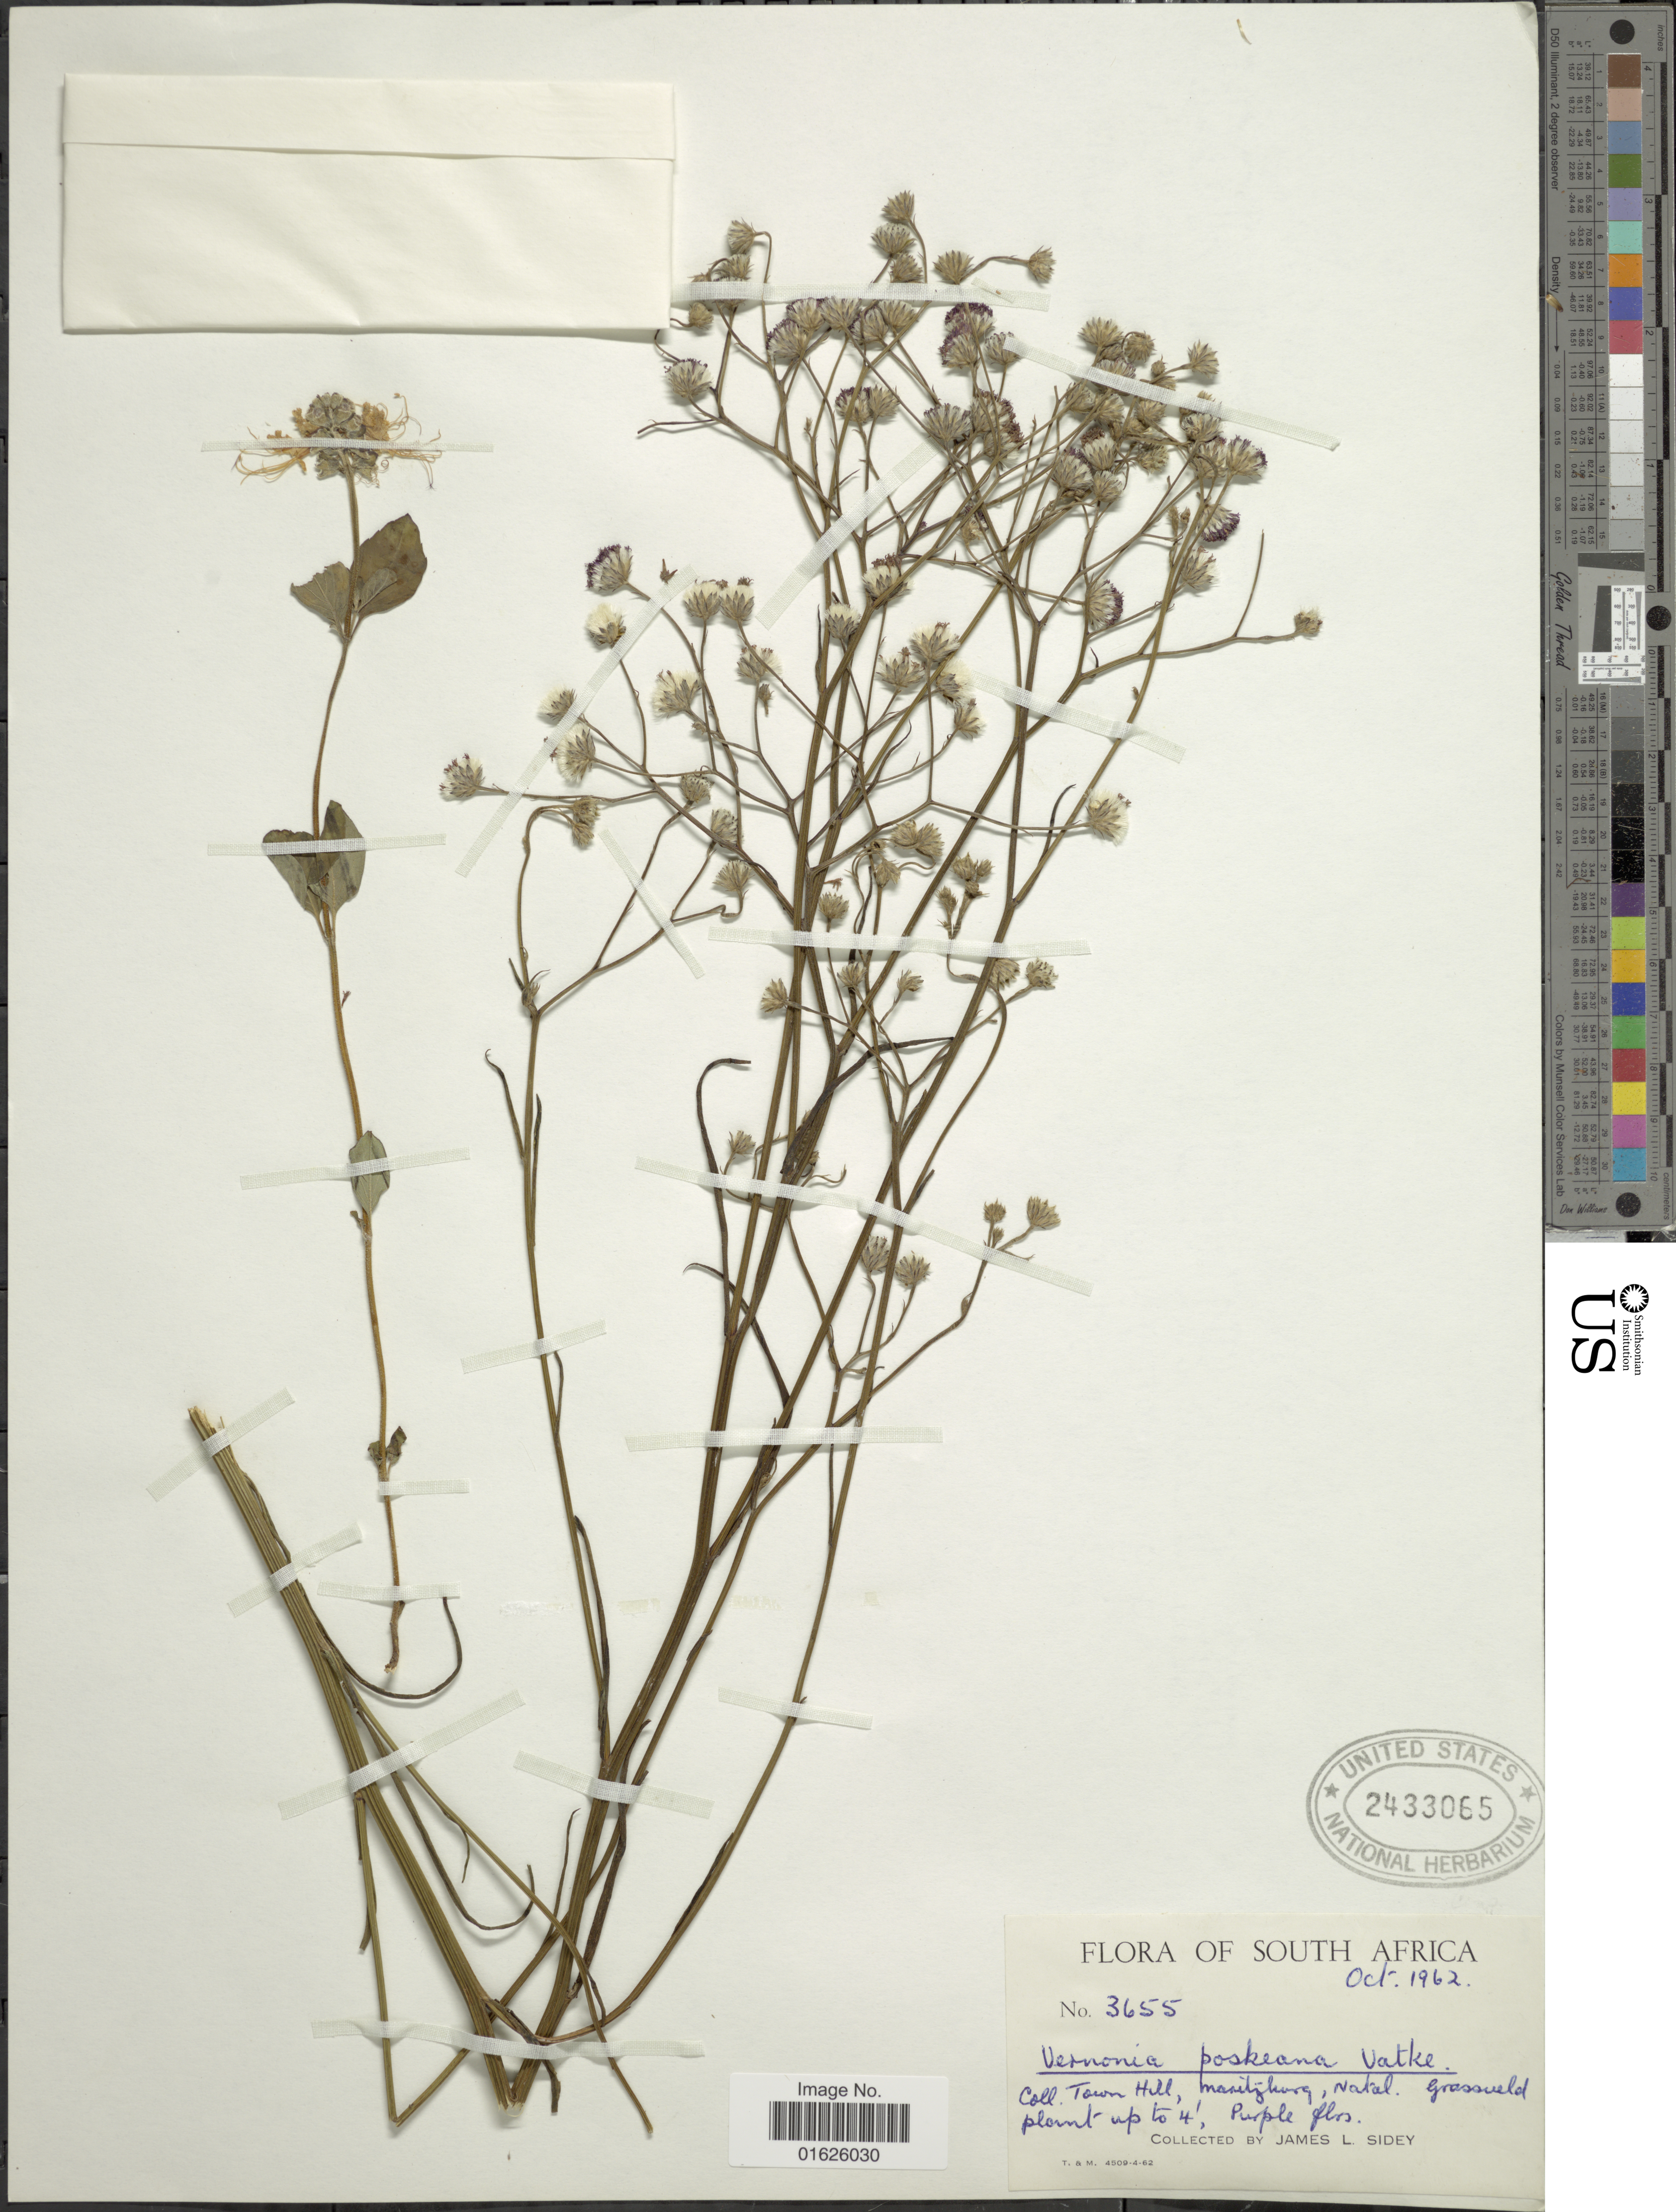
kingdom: Plantae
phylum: Tracheophyta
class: Magnoliopsida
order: Asterales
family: Asteraceae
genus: Polydora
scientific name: Polydora angustifolia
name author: (Steetz) H. Rob.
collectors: J. L. Sidey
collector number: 3655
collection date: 1962-10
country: South Africa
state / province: KwaZulu-Natal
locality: Town hill, Maitzborg, Natal.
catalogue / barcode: US 2433065